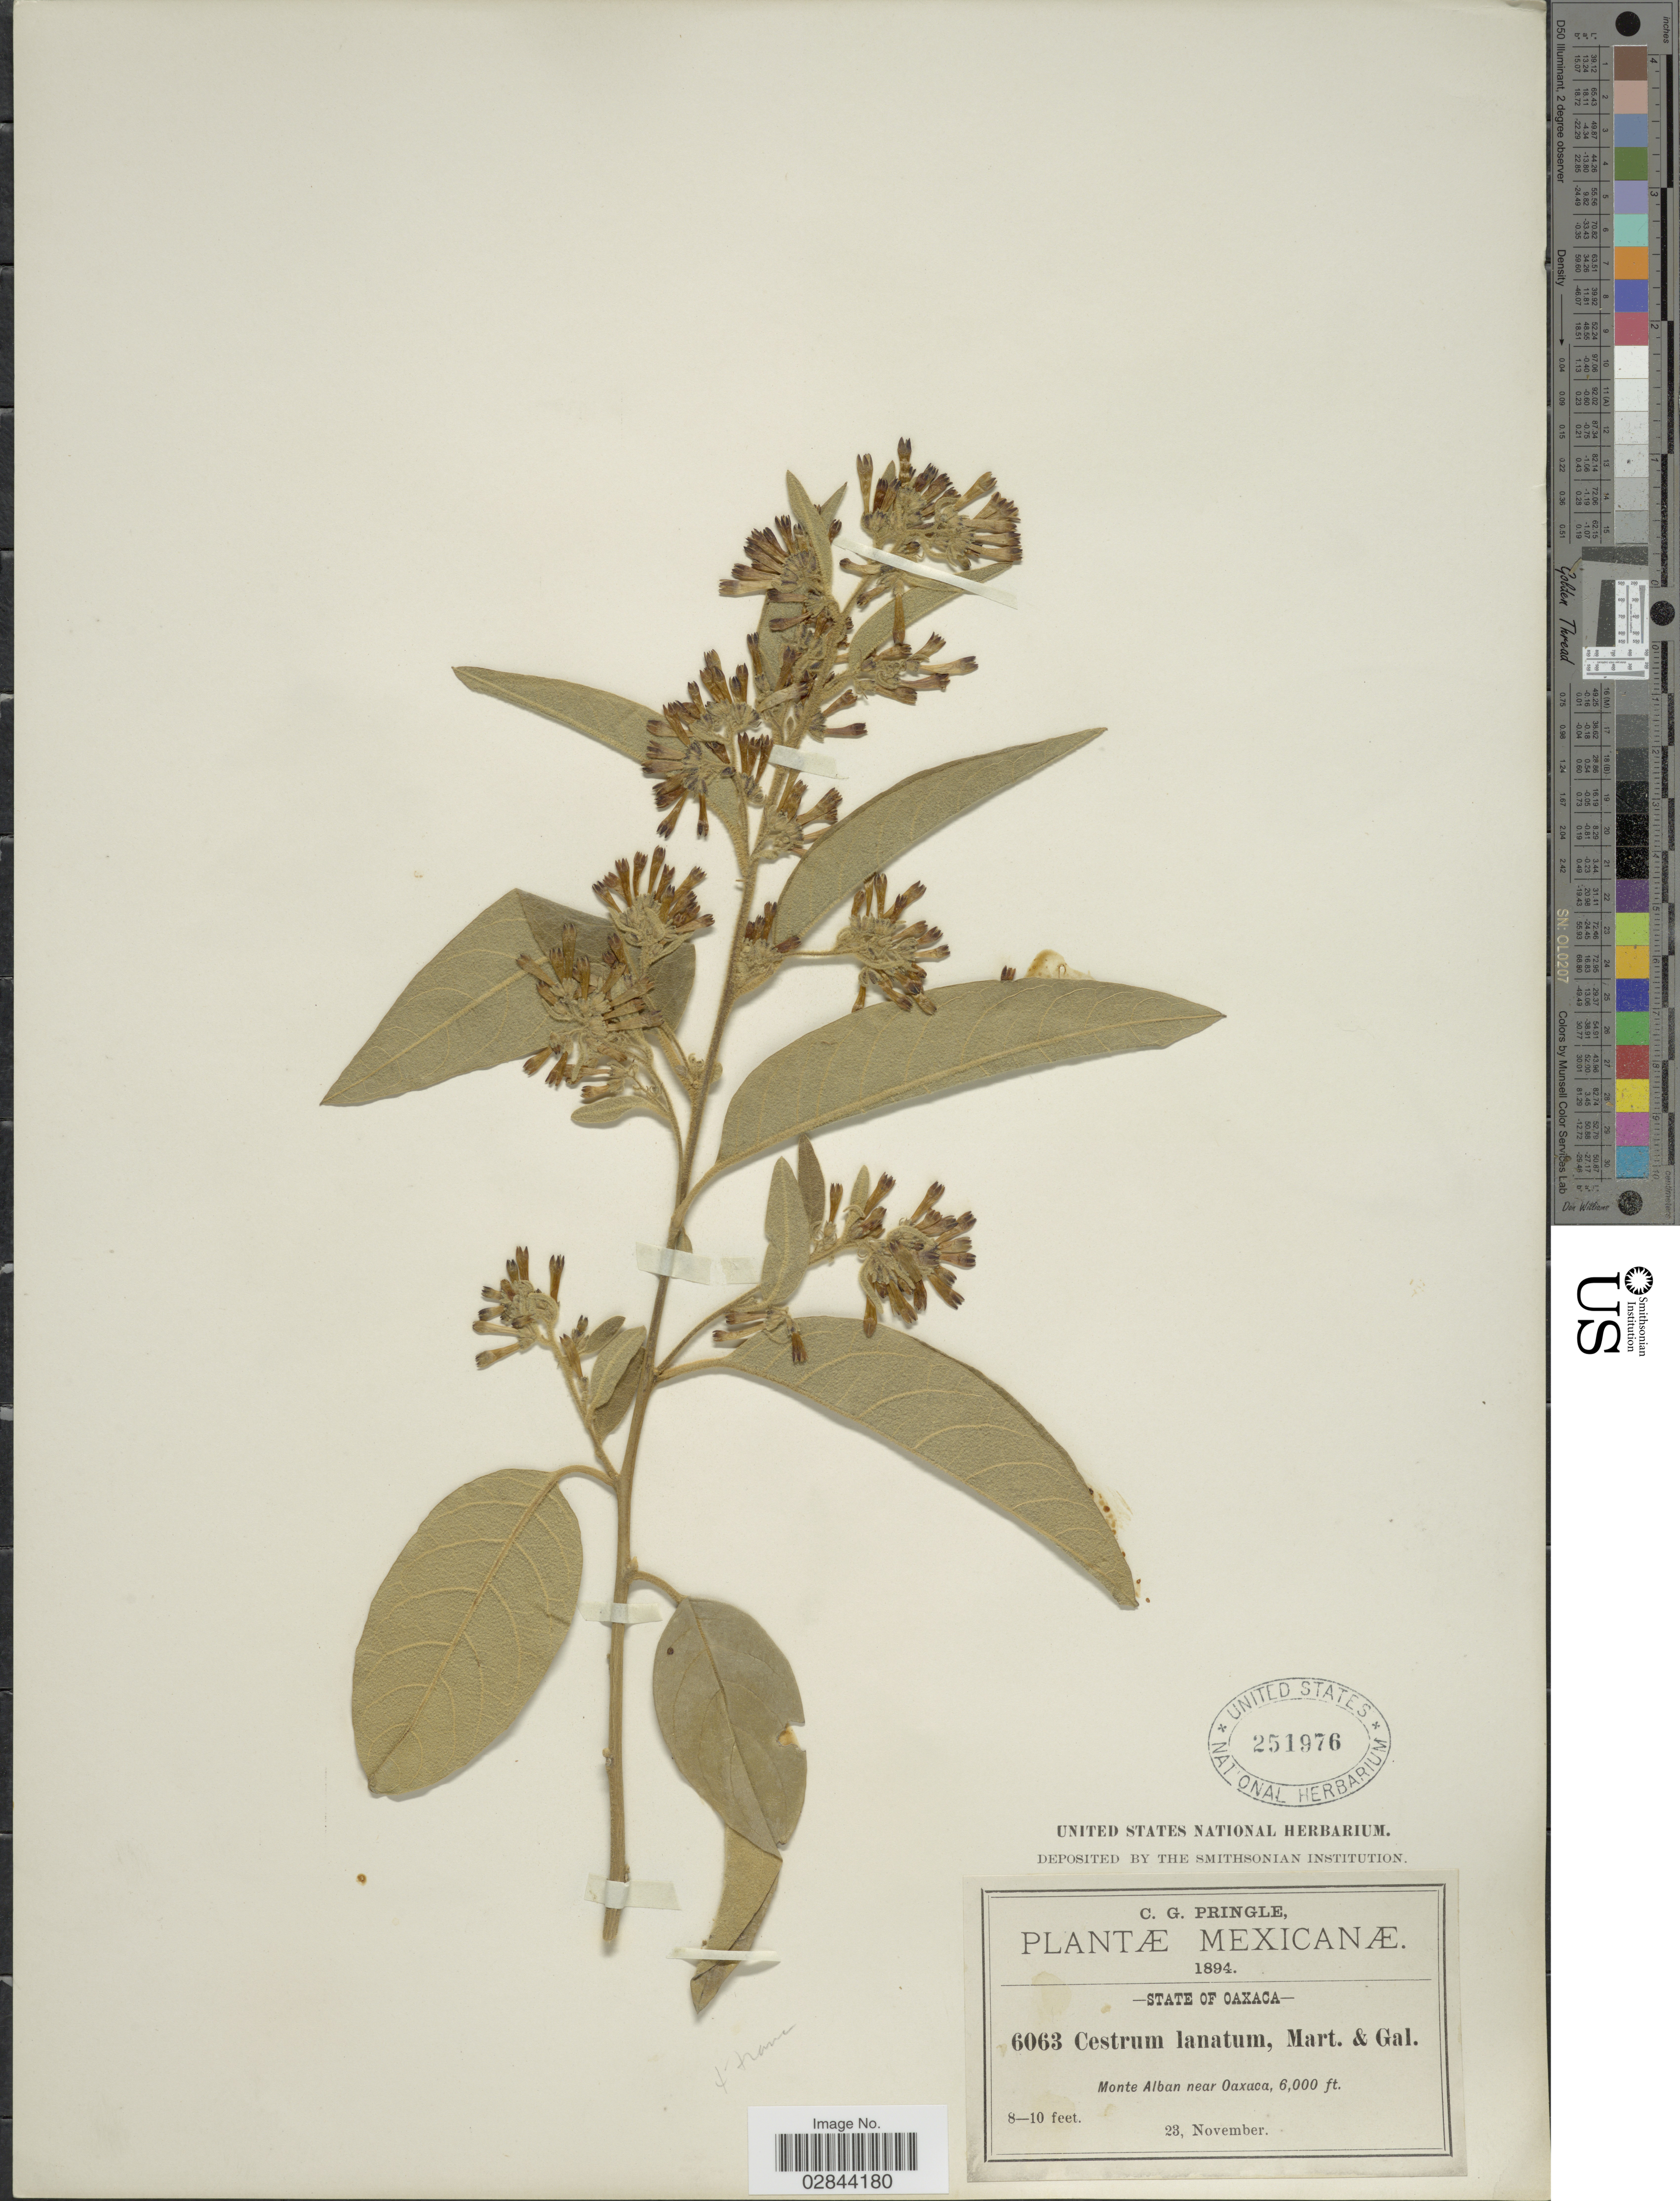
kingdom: Plantae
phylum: Tracheophyta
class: Magnoliopsida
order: Solanales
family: Solanaceae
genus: Cestrum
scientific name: Cestrum lanatum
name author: M. Martens & Galeotti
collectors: C. G. Pringle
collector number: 6063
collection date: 1894-11-23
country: Mexico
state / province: Oaxaca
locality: Monte Alban near Oaxaca.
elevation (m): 1829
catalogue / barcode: US 251976